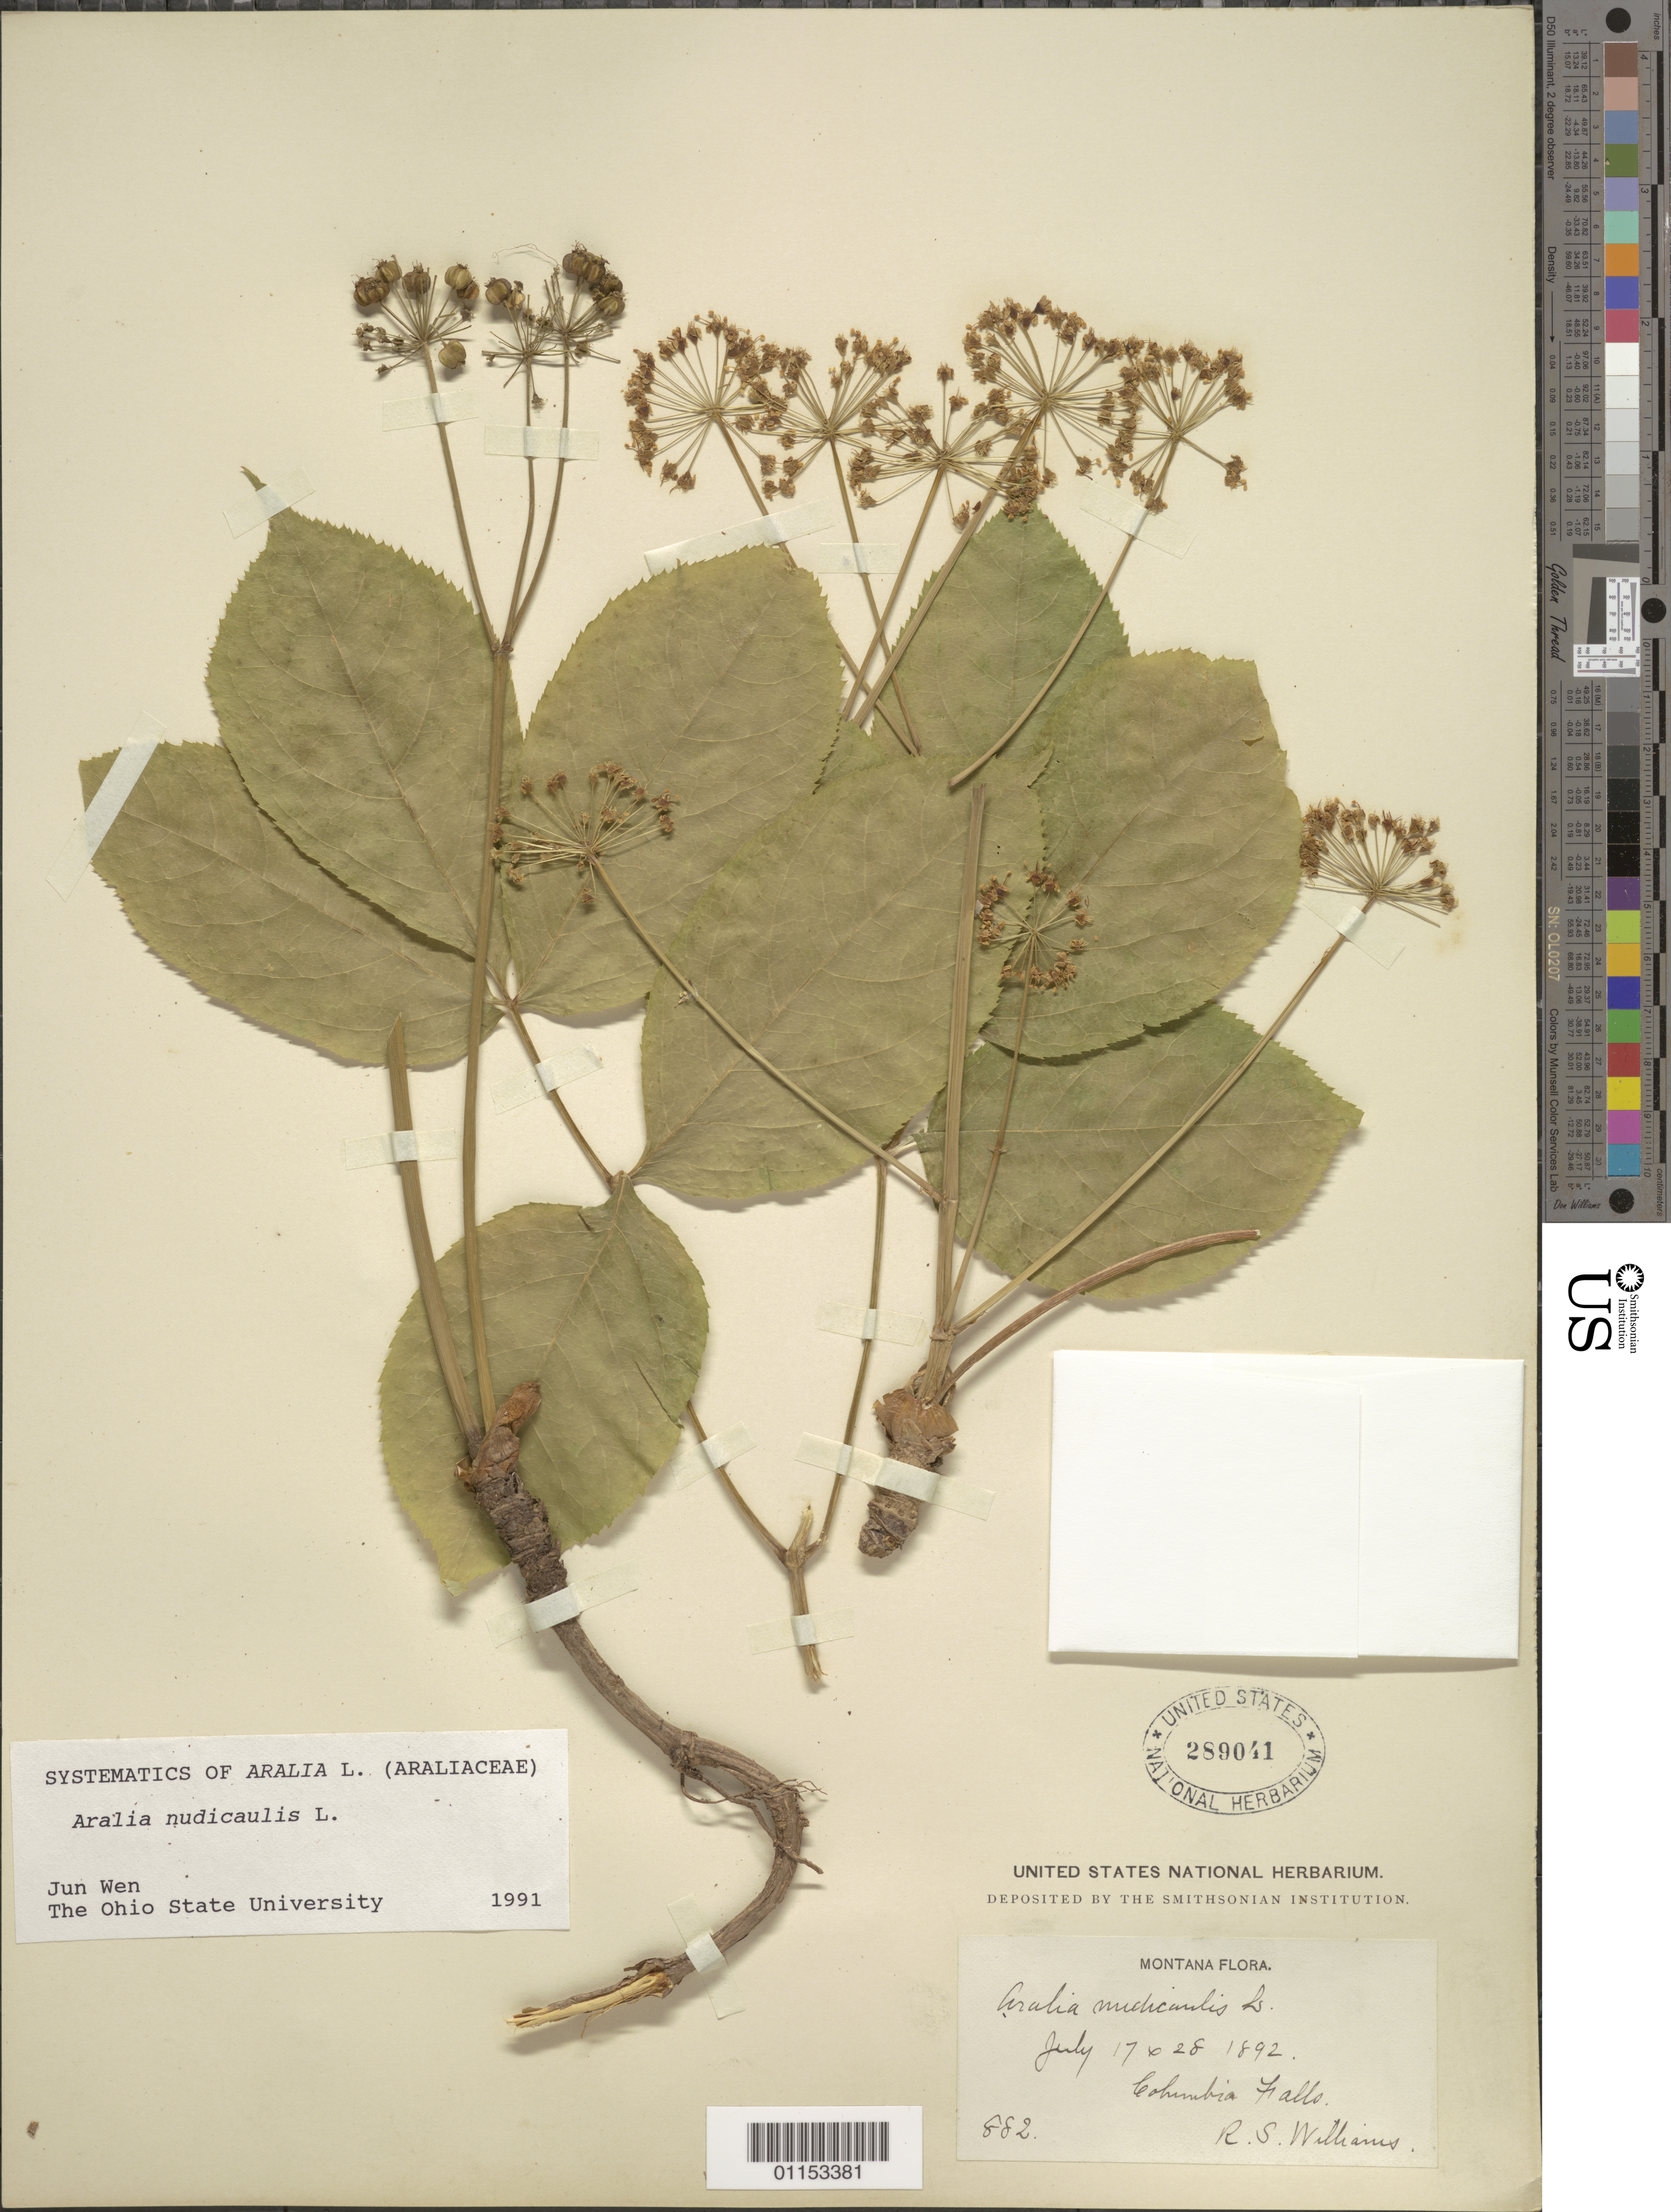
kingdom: Plantae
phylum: Tracheophyta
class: Magnoliopsida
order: Apiales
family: Araliaceae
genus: Aralia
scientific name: Aralia nudicaulis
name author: L.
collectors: R. S. Williams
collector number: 882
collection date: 1892-07-17/1892-07-28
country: United States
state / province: Montana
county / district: Flathead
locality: Columbia Falls.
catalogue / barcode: US 289041